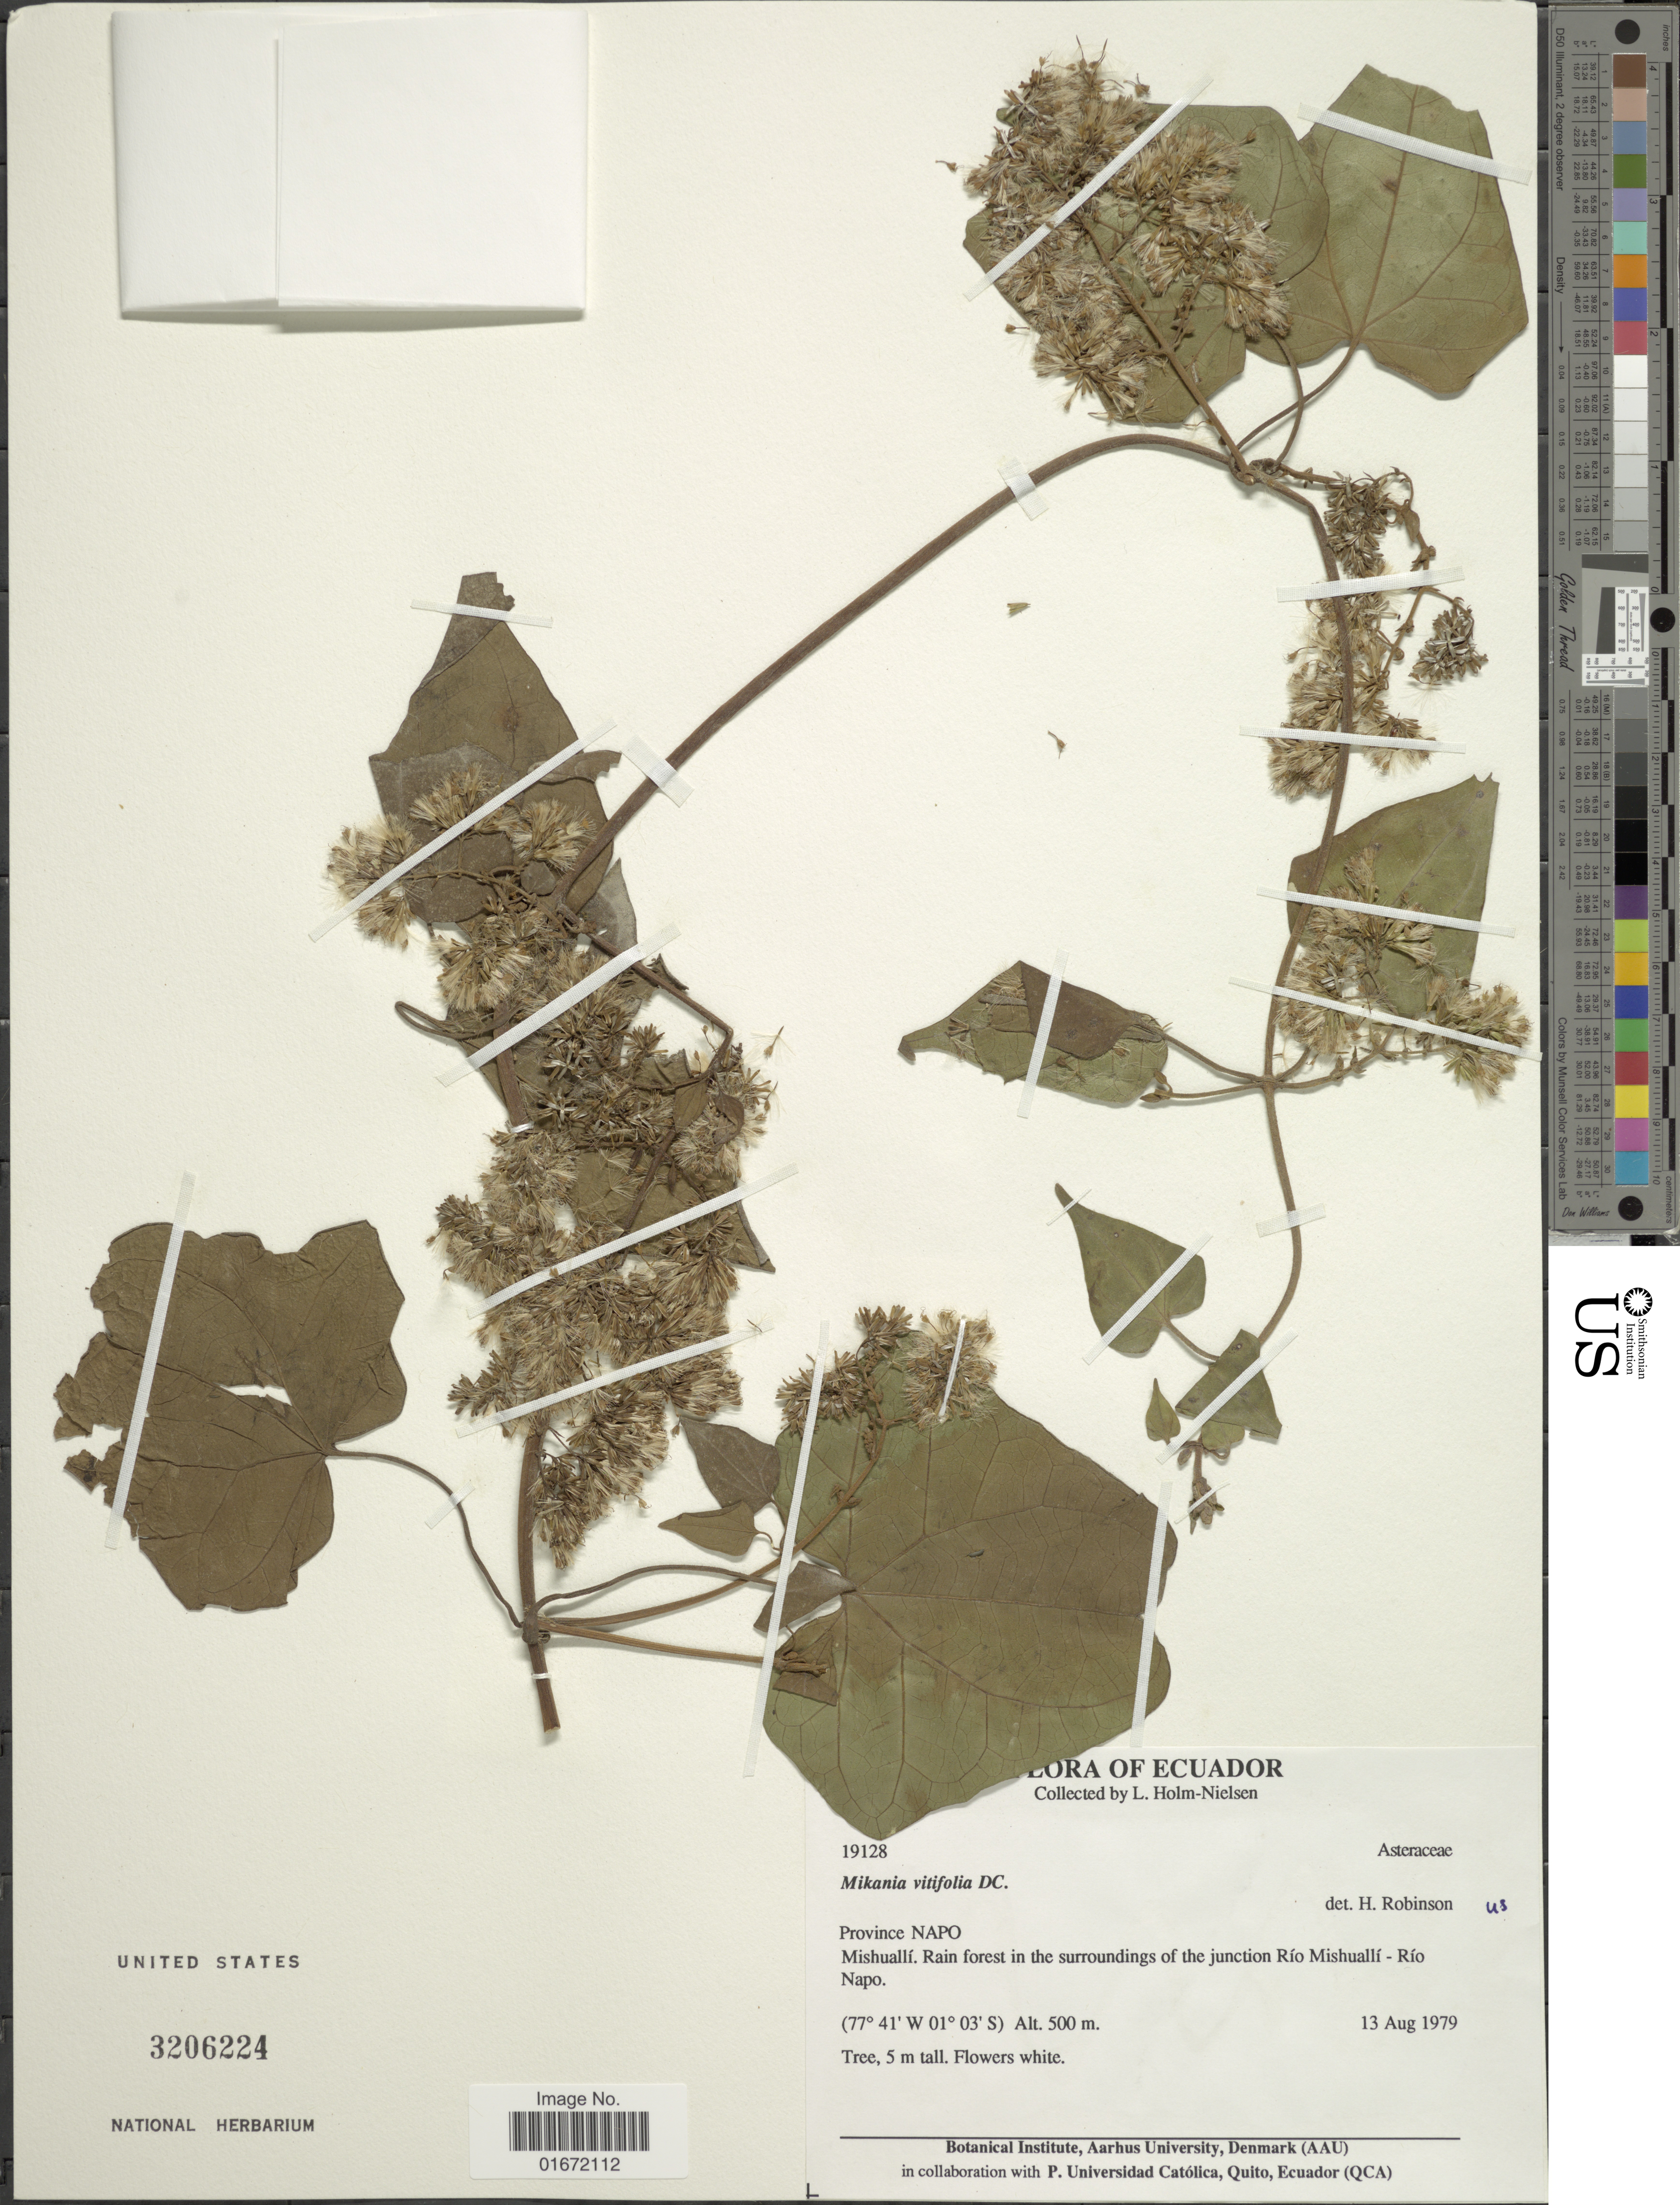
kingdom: Plantae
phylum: Tracheophyta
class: Magnoliopsida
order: Asterales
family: Asteraceae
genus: Mikania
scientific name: Mikania vitifolia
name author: DC.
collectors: L. B. Holm-Nielsen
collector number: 19128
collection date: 1979-08-13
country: Ecuador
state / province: Napo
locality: Province Napo. Mishuallí. Rain forest in the surroundings of the junction Río Mishuallí-Río Napo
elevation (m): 500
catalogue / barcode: US 3206224